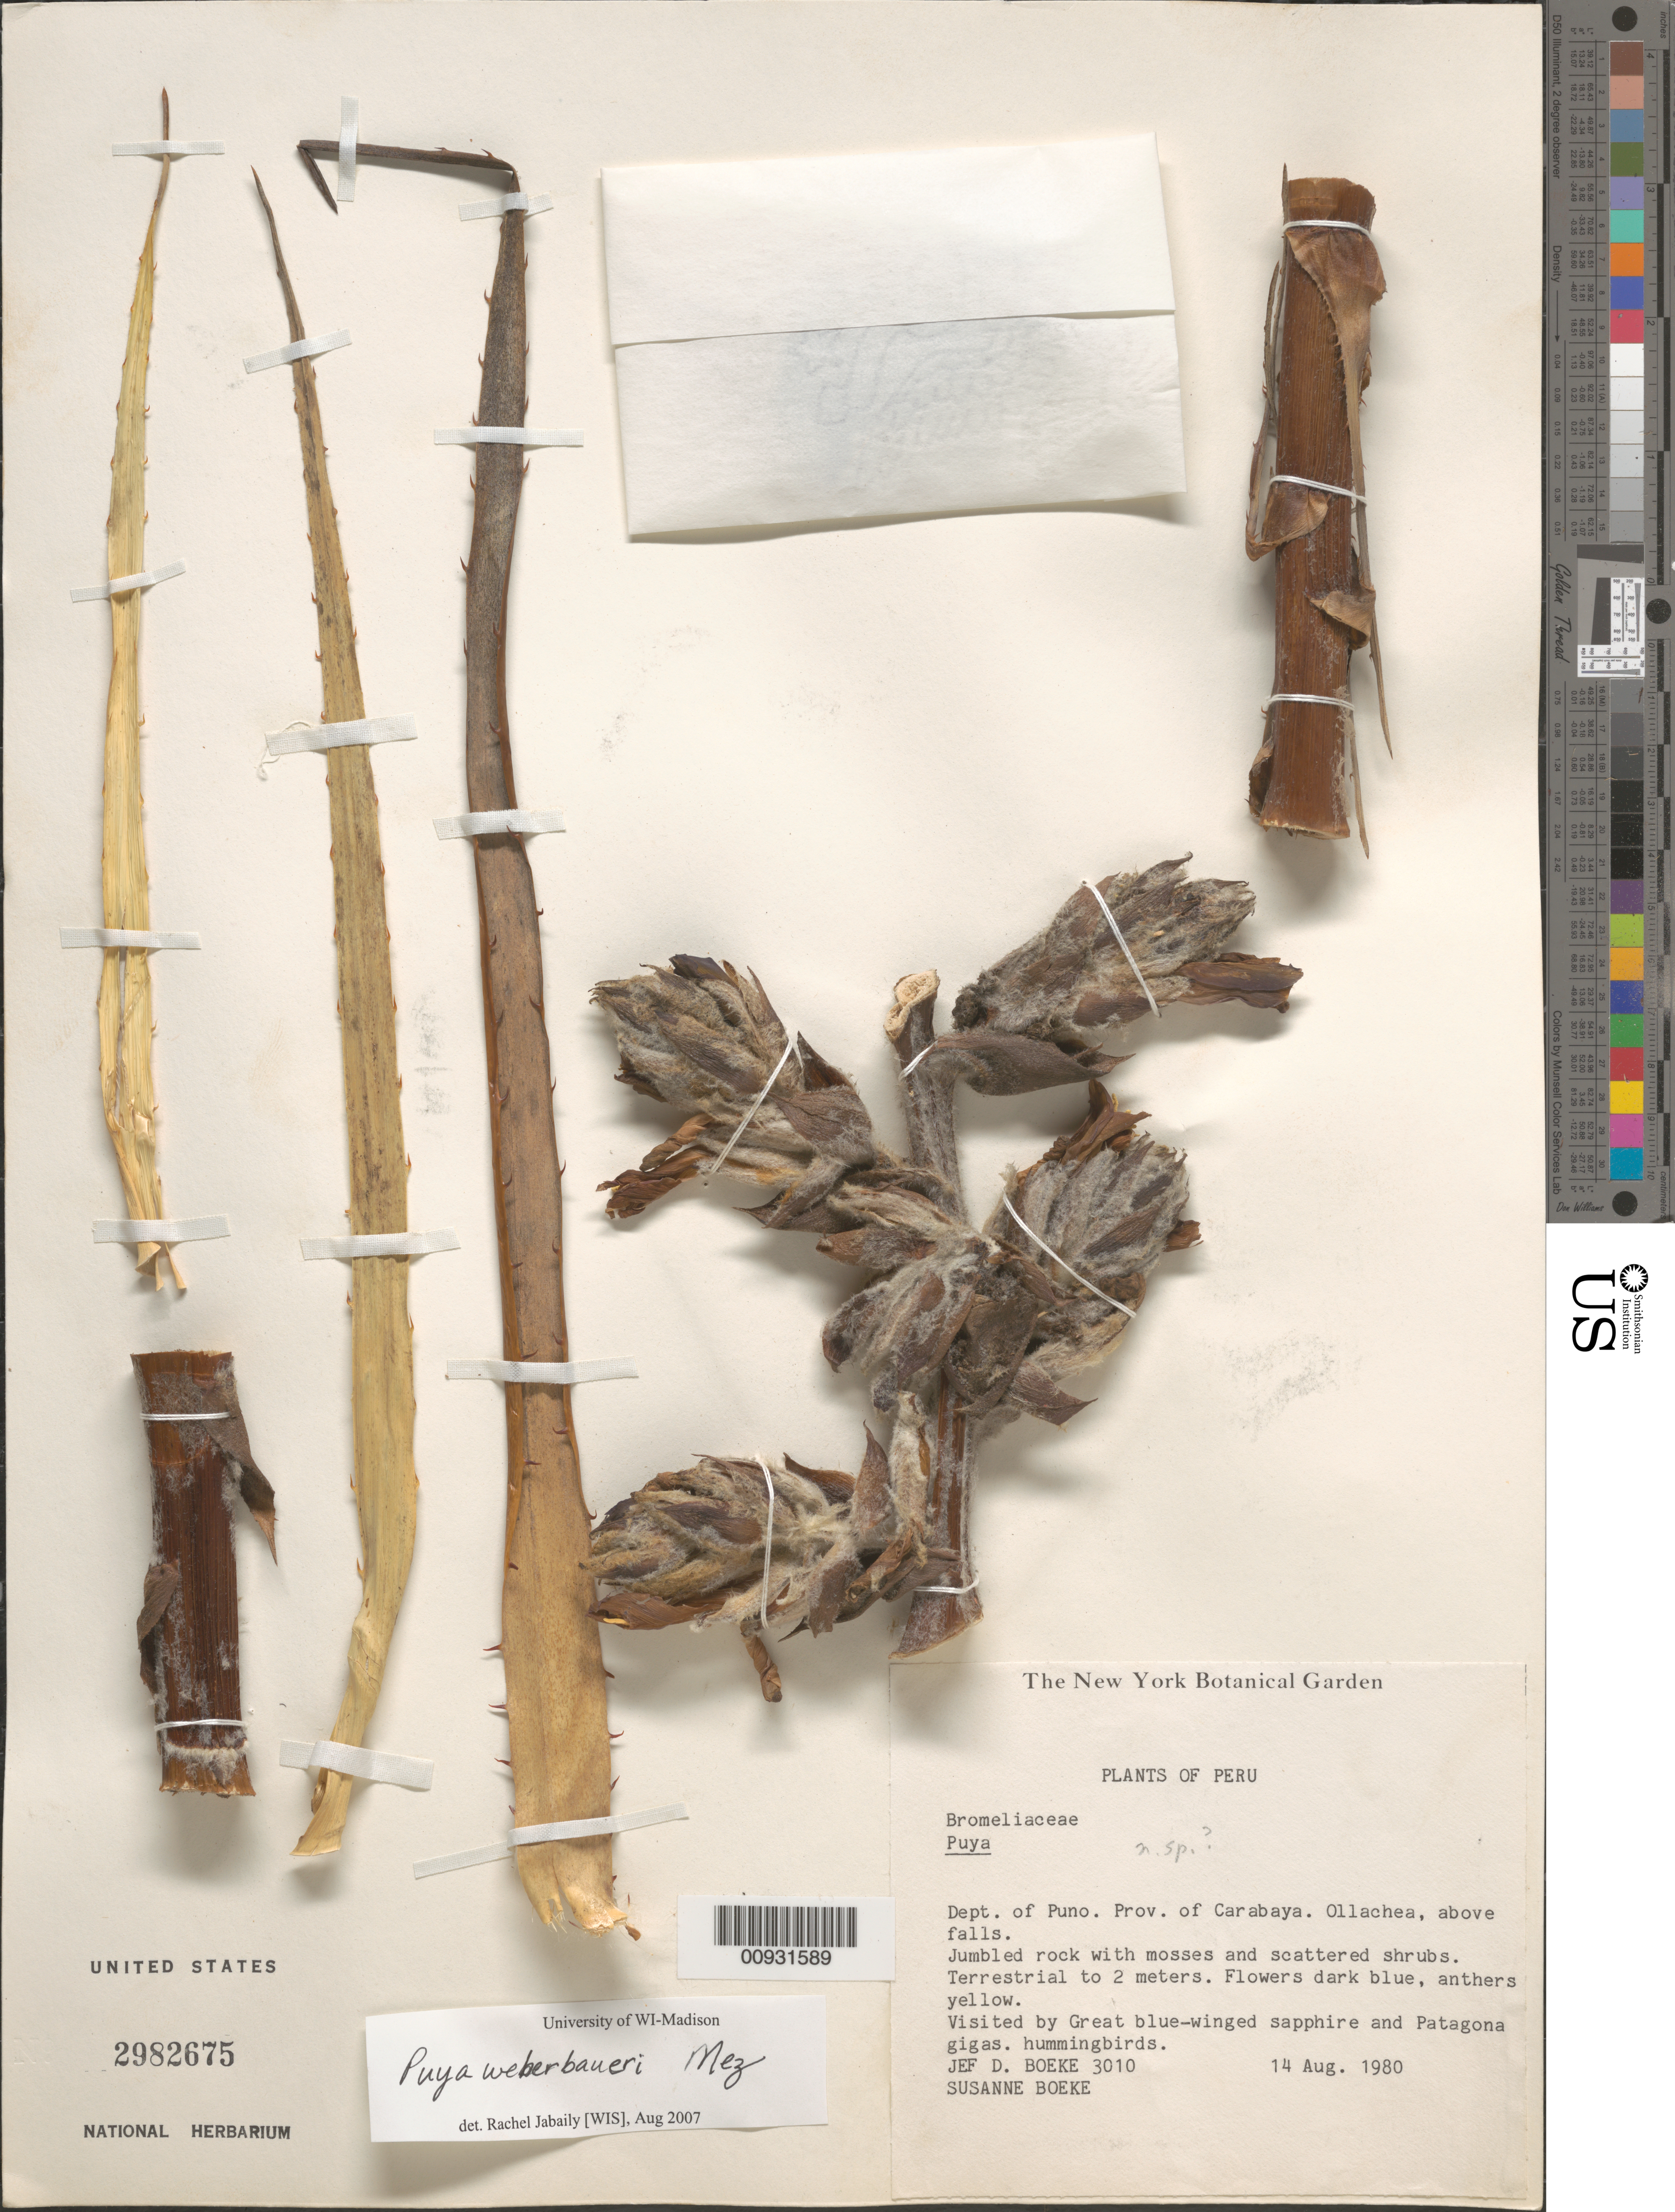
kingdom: Plantae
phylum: Tracheophyta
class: Liliopsida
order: Poales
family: Bromeliaceae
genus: Puya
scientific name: Puya weberbaueri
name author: Mez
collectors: J. D. Boeke & S. Boeke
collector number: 3010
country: Peru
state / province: Puno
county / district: Carabaya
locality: Ollachea, above falls.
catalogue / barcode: US 3982675